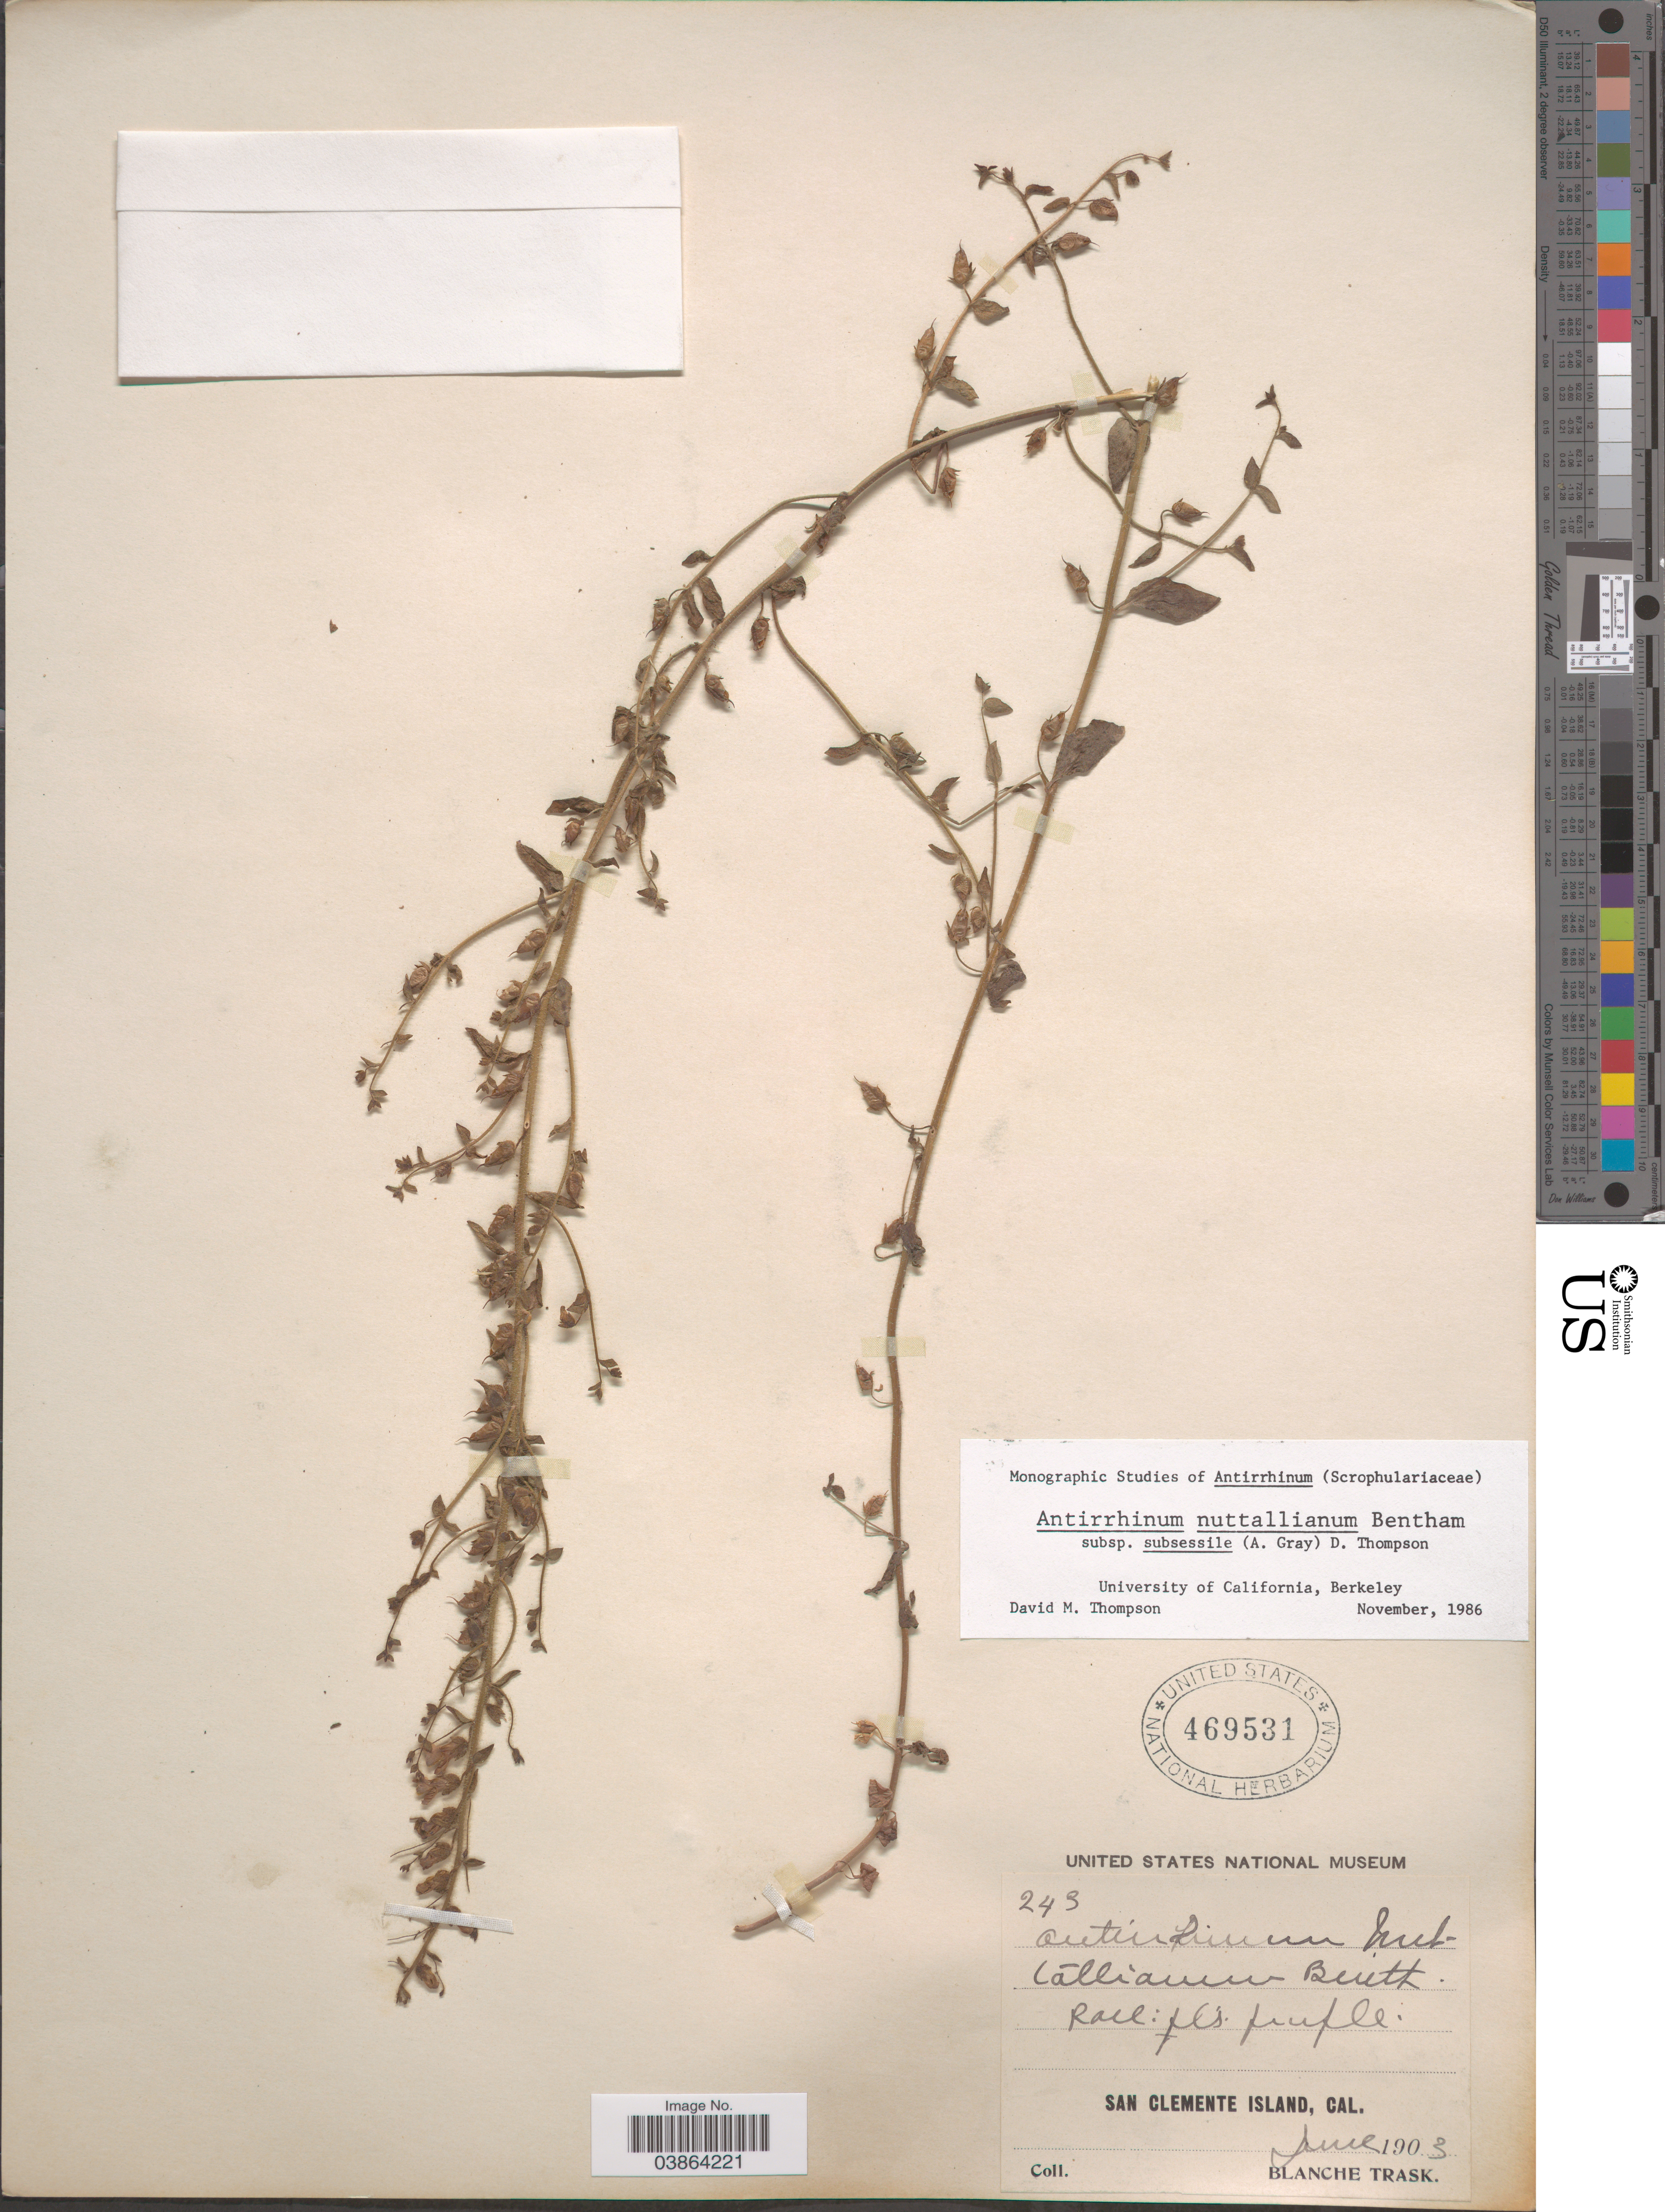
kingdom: Plantae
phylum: Tracheophyta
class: Magnoliopsida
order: Lamiales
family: Plantaginaceae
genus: Sairocarpus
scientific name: Sairocarpus nuttallianus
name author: (Benth.) D.A. Sutton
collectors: B. Trask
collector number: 243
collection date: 1903-06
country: United States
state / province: California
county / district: Los Angeles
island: San Clemente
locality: San Clemente Island.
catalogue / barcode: US 469531